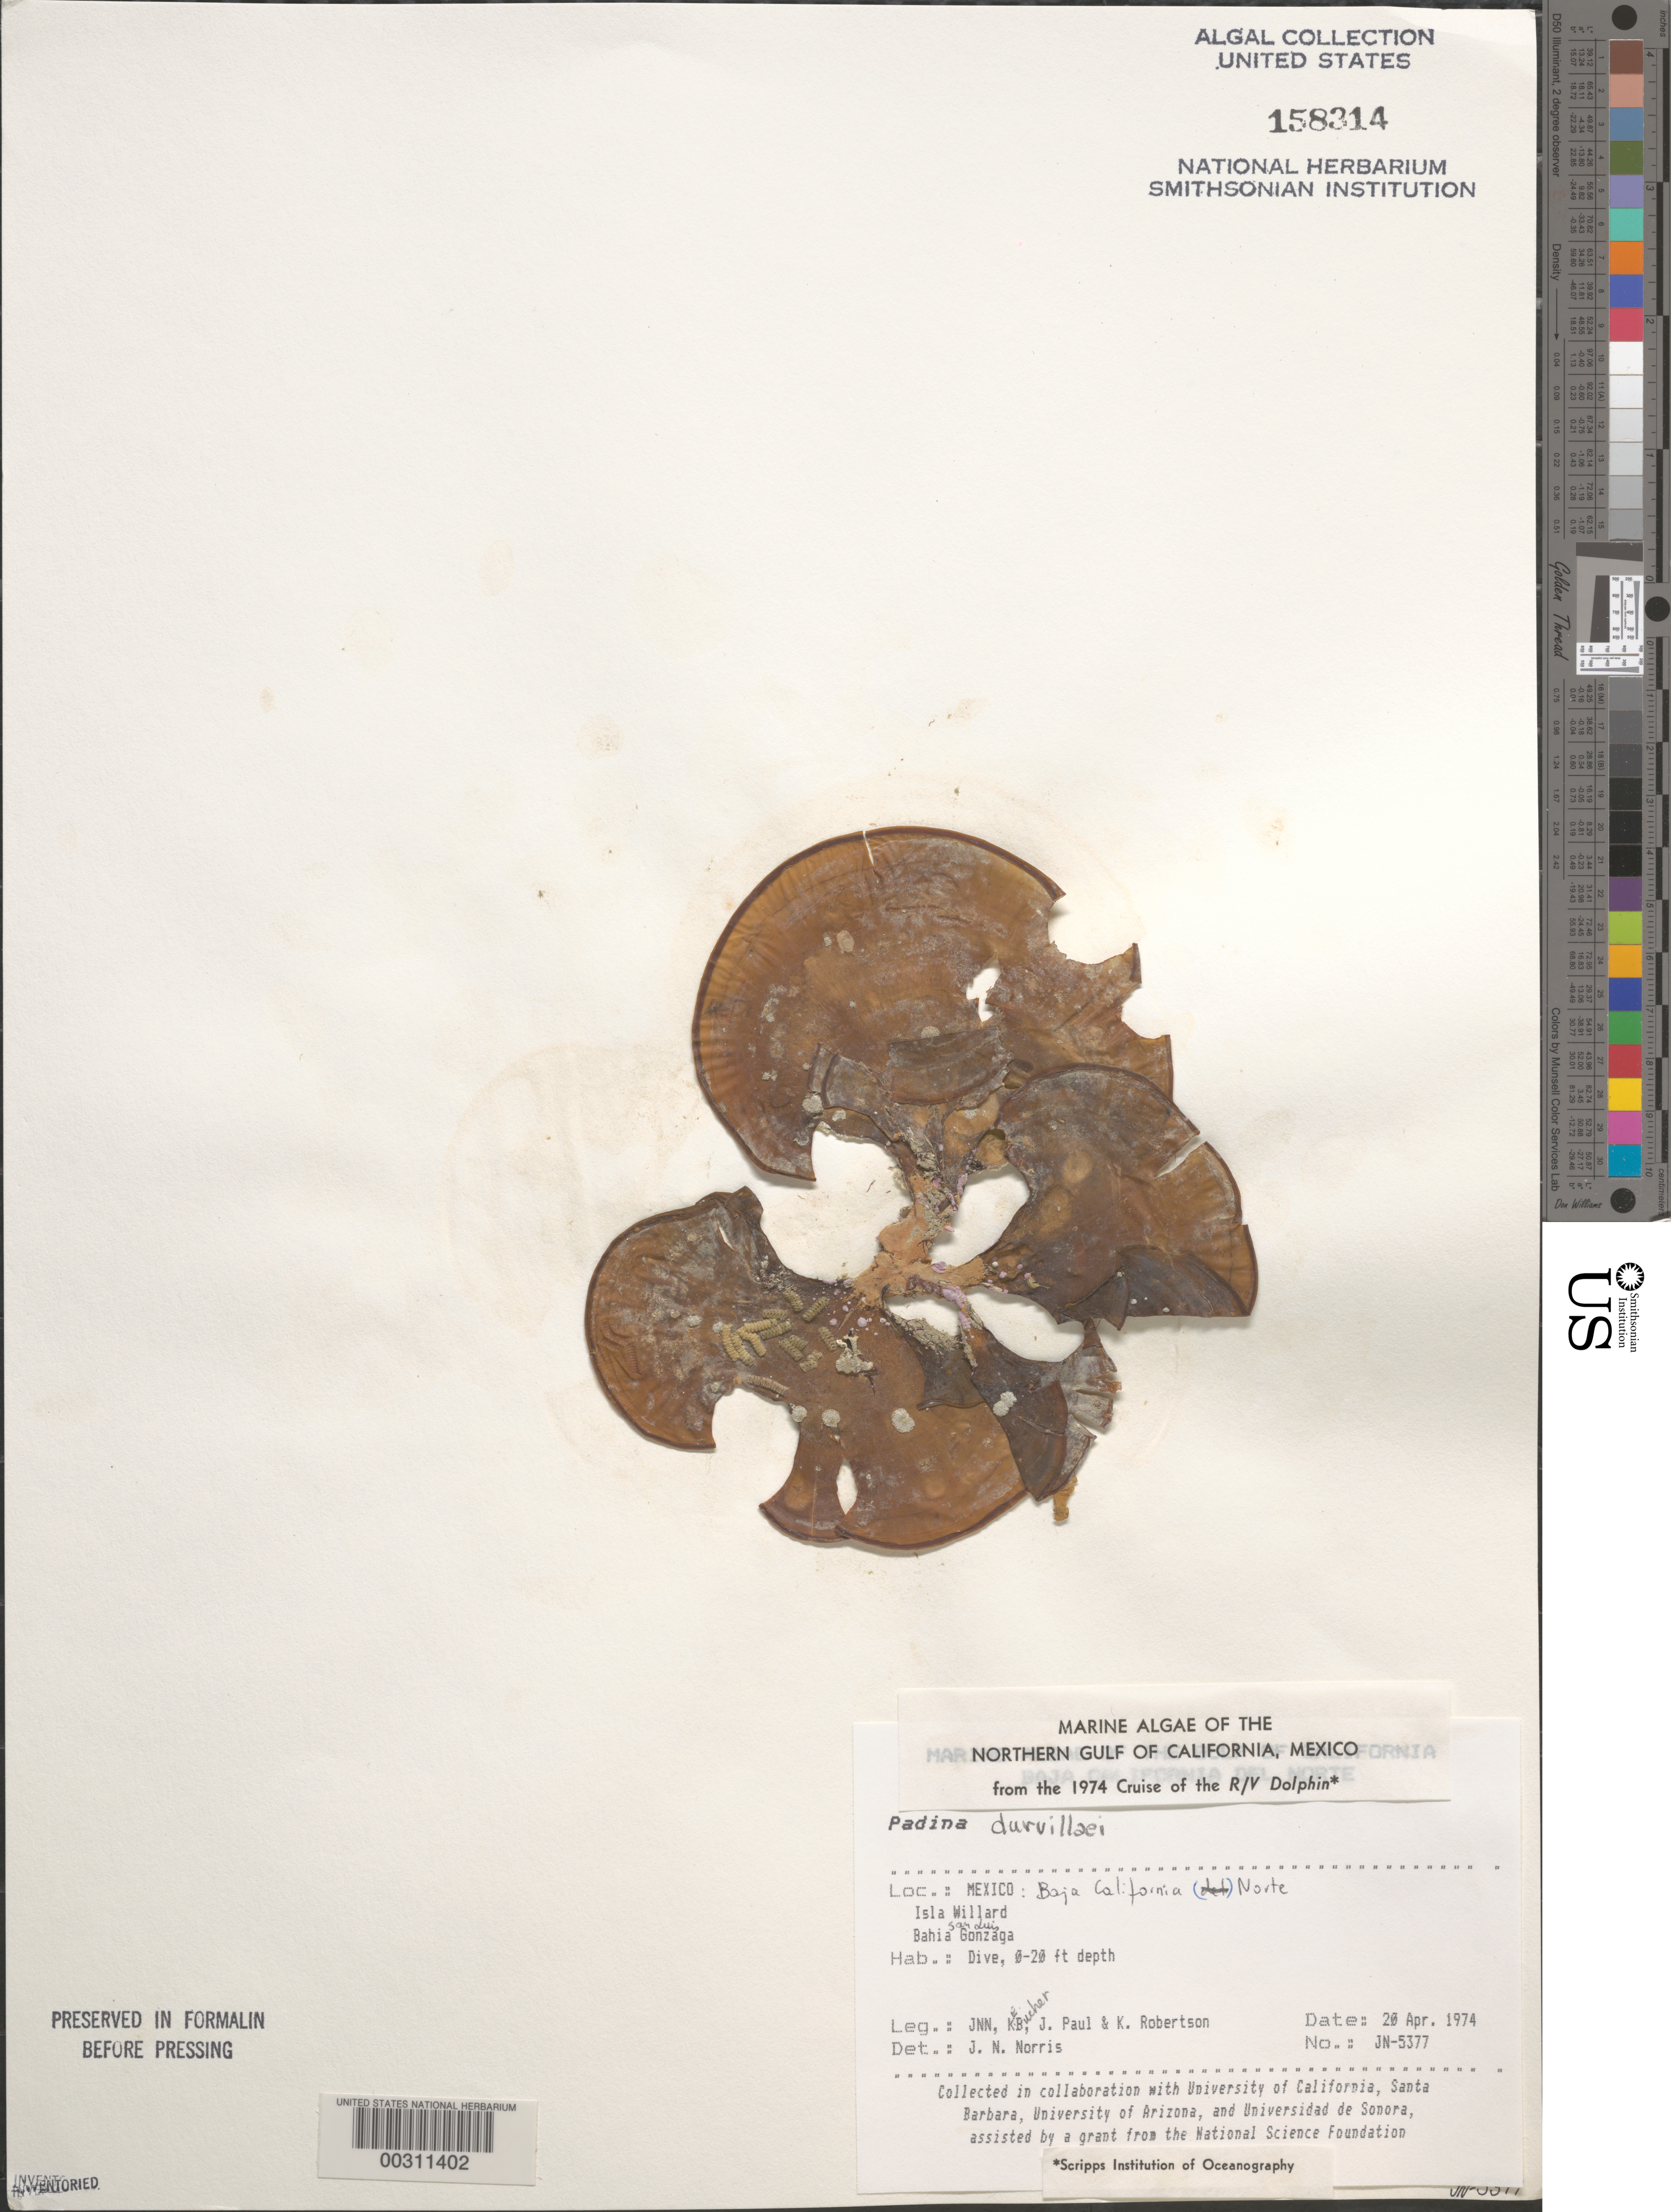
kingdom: Chromista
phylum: Ochrophyta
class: Phaeophyceae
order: Dictyotales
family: Dictyotaceae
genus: Padina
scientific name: Padina durvillaei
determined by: Norris, James N.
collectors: J. N. Norris, K. E. Bucher, J. Paul & K. Robertson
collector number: JN-5377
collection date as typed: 20 Apr 1974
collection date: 1974-04-20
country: Mexico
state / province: Baja California Norte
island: Isla Willard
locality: Bahia San Luis Gonzaga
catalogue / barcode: US 158314